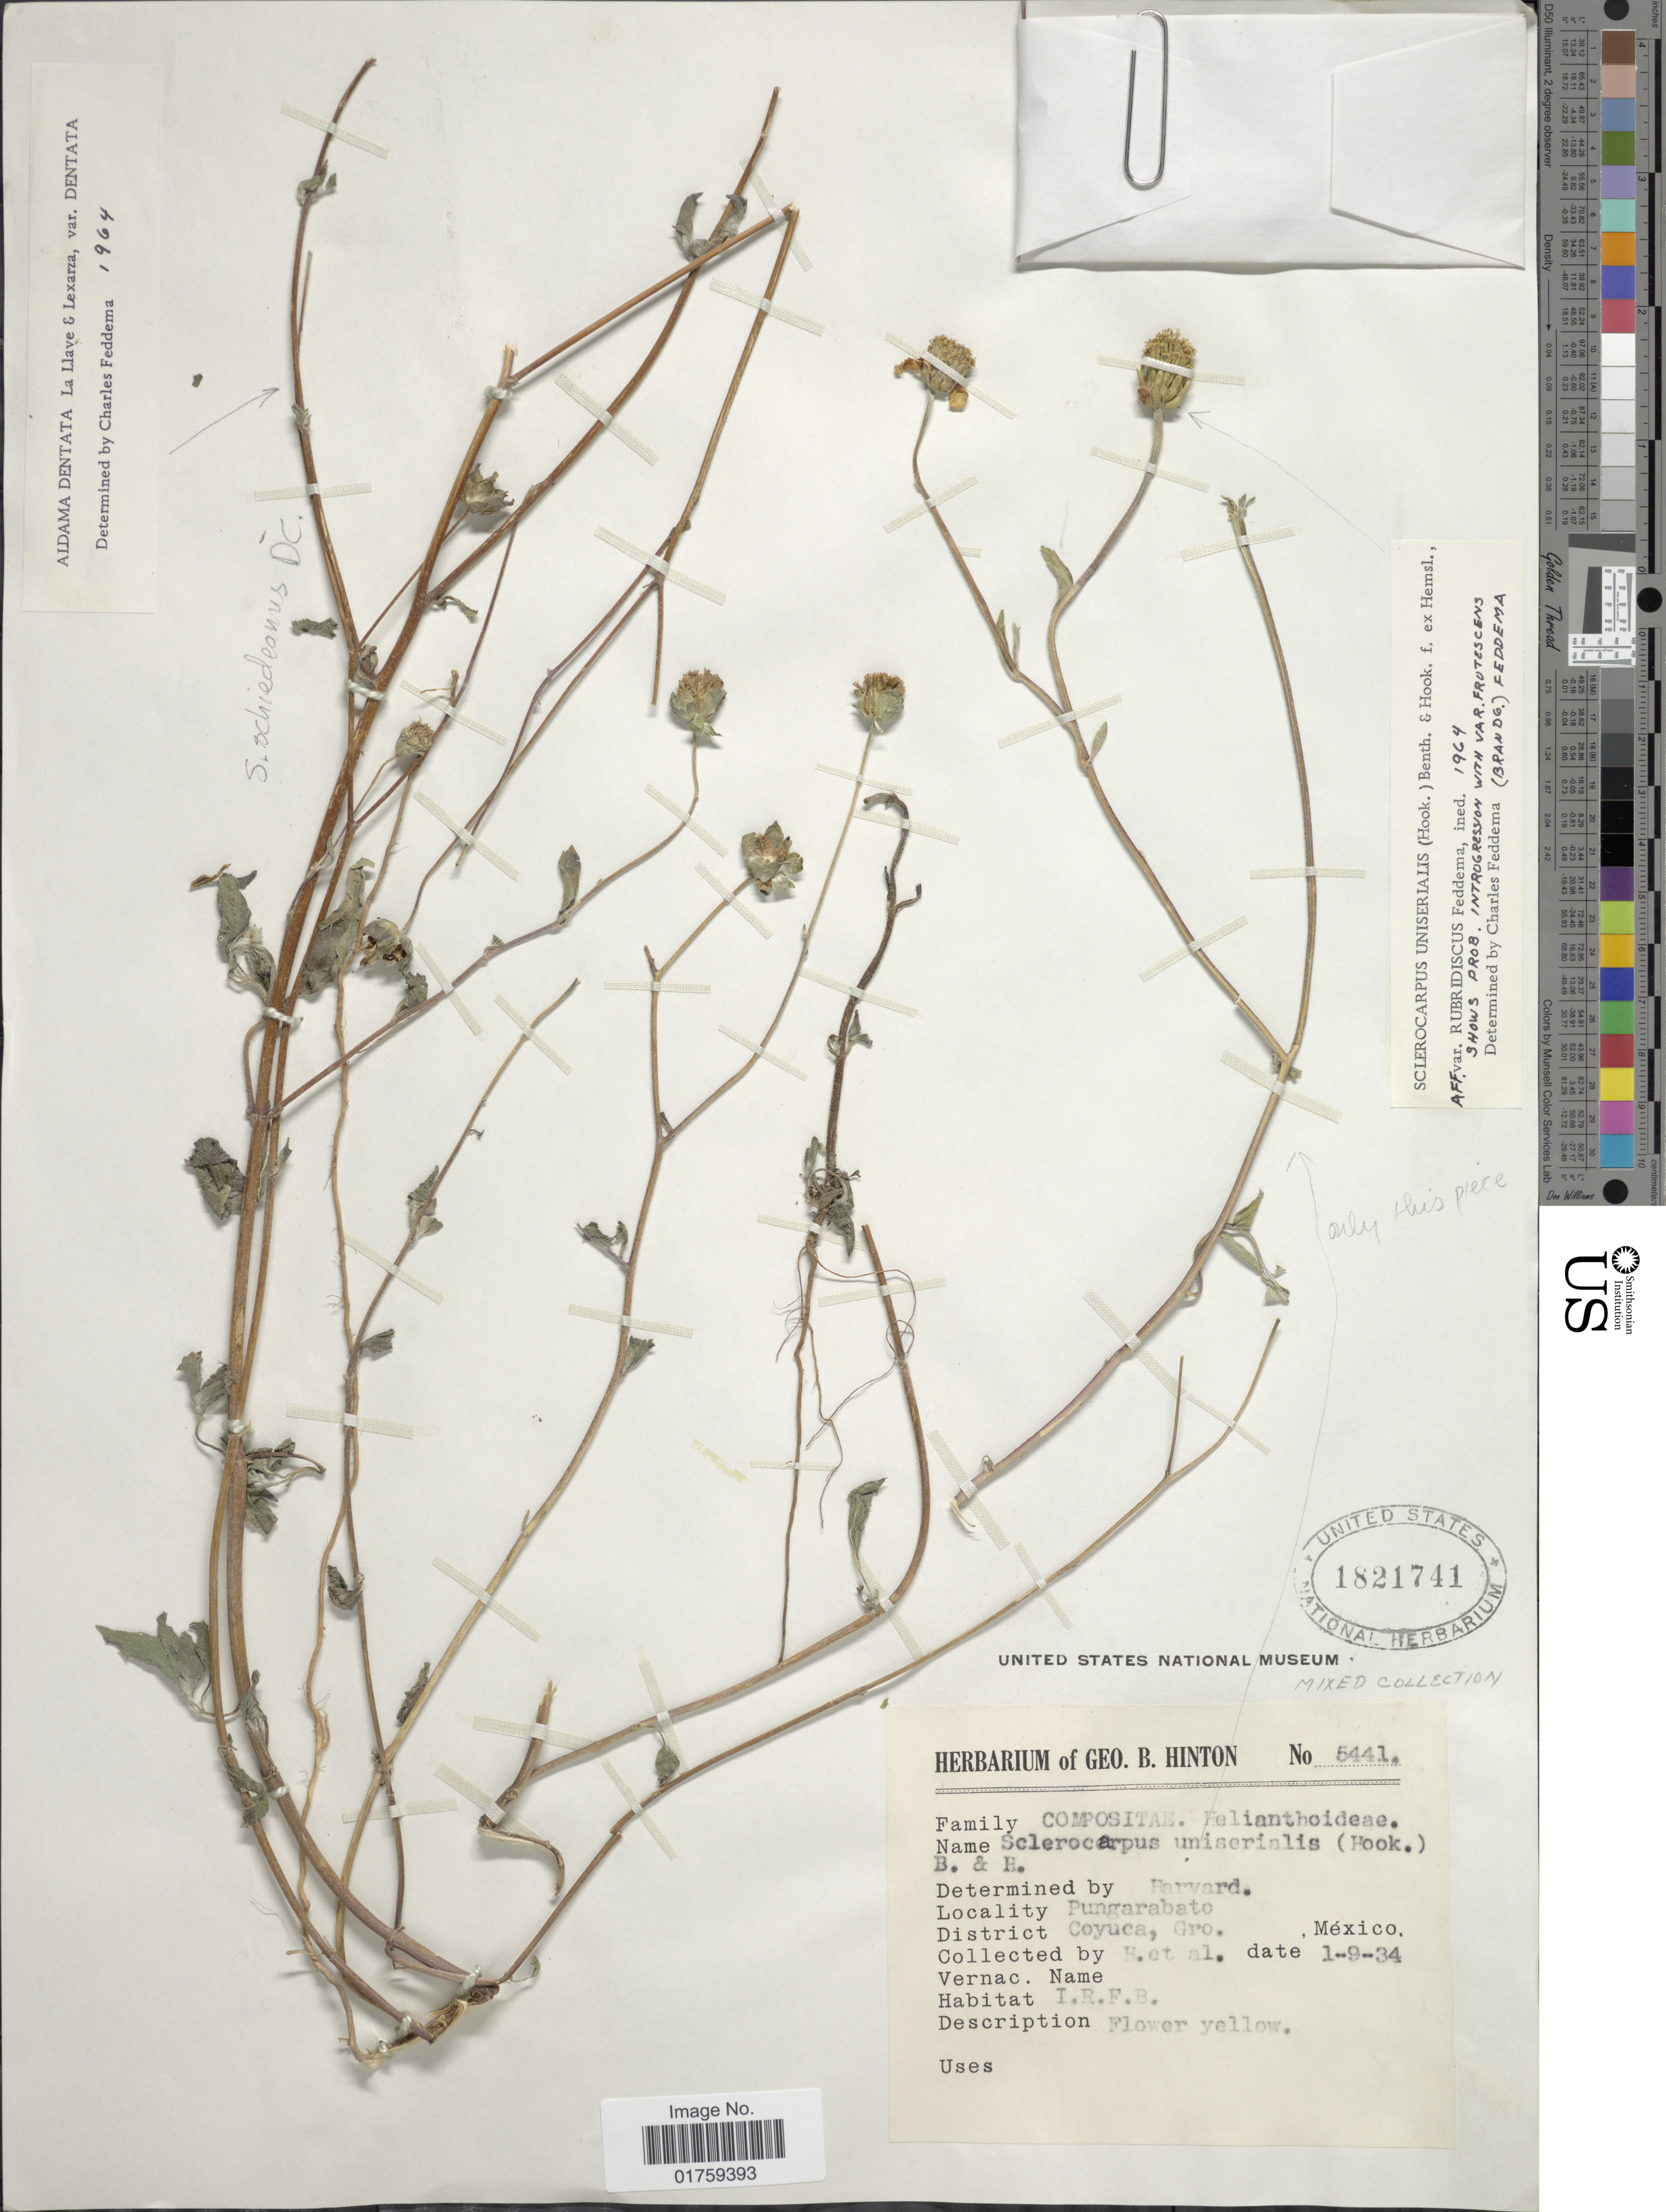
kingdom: Plantae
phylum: Tracheophyta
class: Magnoliopsida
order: Asterales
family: Asteraceae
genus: Sclerocarpus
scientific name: Sclerocarpus uniserialis var. rubridiscus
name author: Feddema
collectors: G. B. Hinton & et al.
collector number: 5441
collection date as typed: Transcribed d/m/y: 9/1/34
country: Mexico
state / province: Guerrero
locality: Pungarabato. District Coyuca, Gro., Mexico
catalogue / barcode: US 1821741